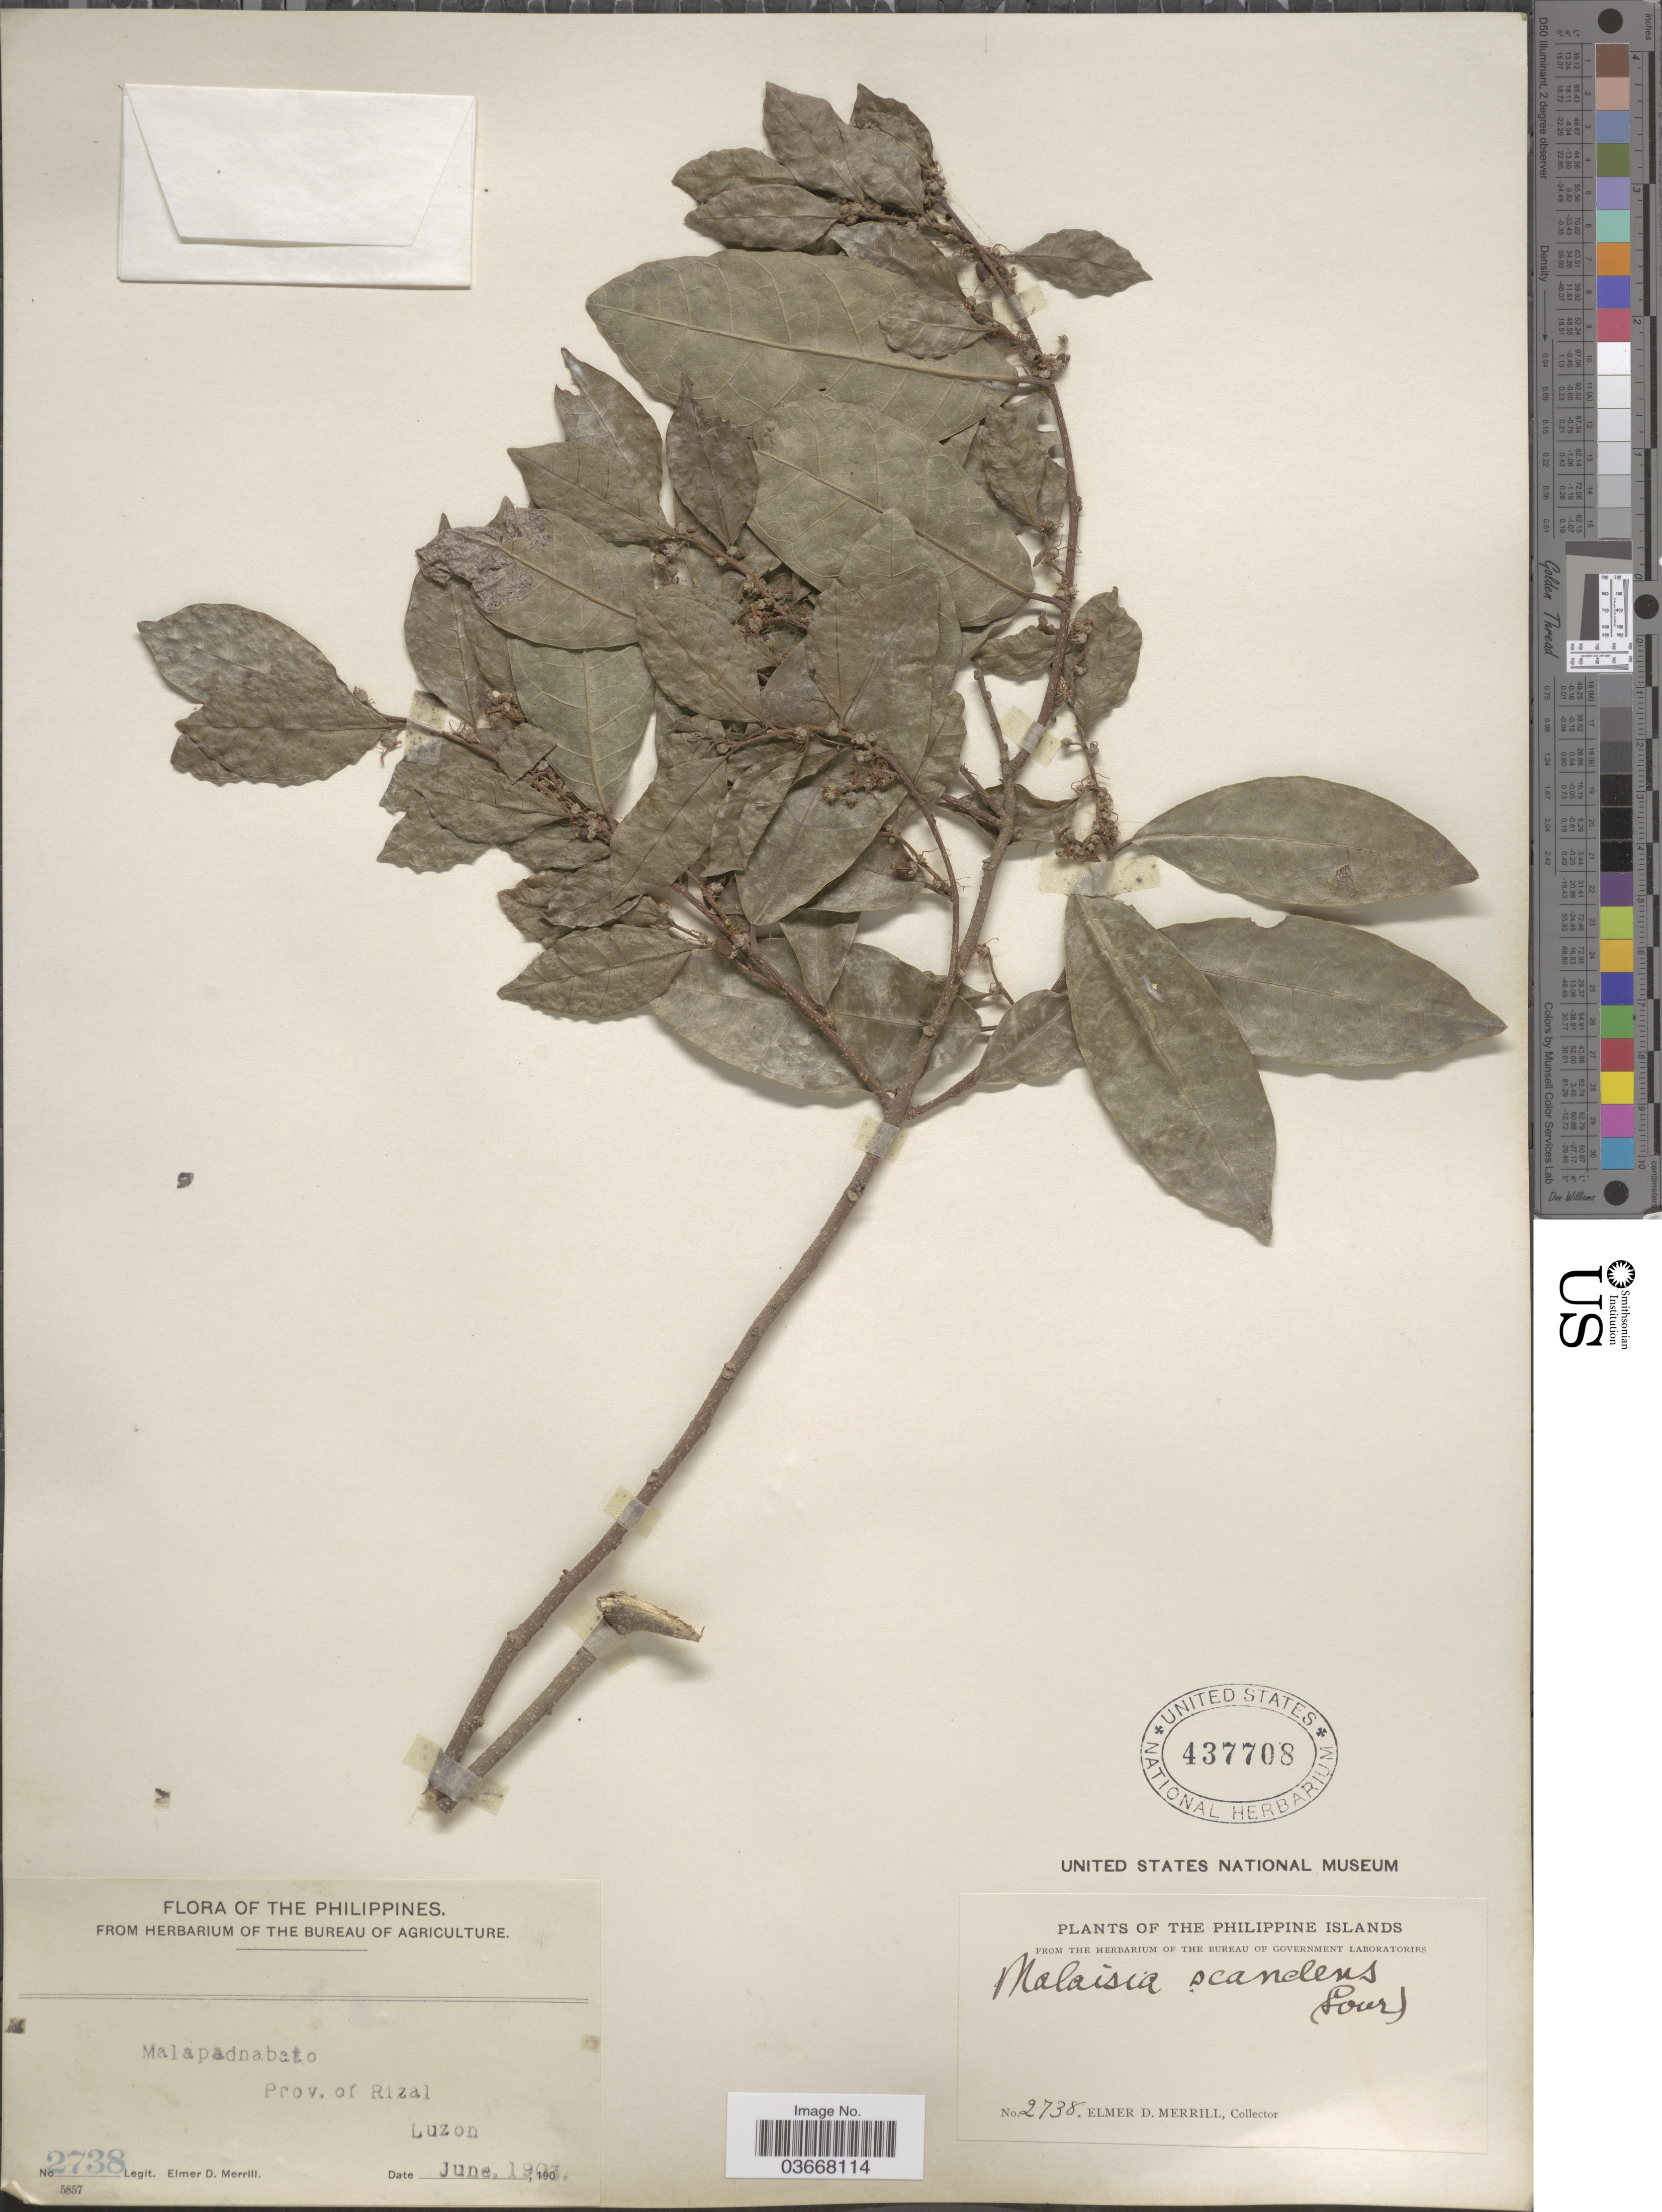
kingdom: Plantae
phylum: Tracheophyta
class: Magnoliopsida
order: Rosales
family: Moraceae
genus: Malaisia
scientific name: Malaisia scandens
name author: (Lour.) Planch.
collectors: E. D. Merrill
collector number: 2738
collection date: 1903-06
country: Philippines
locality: Malapadnabato. Prov. of Rizal. Luzon.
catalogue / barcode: US 437708